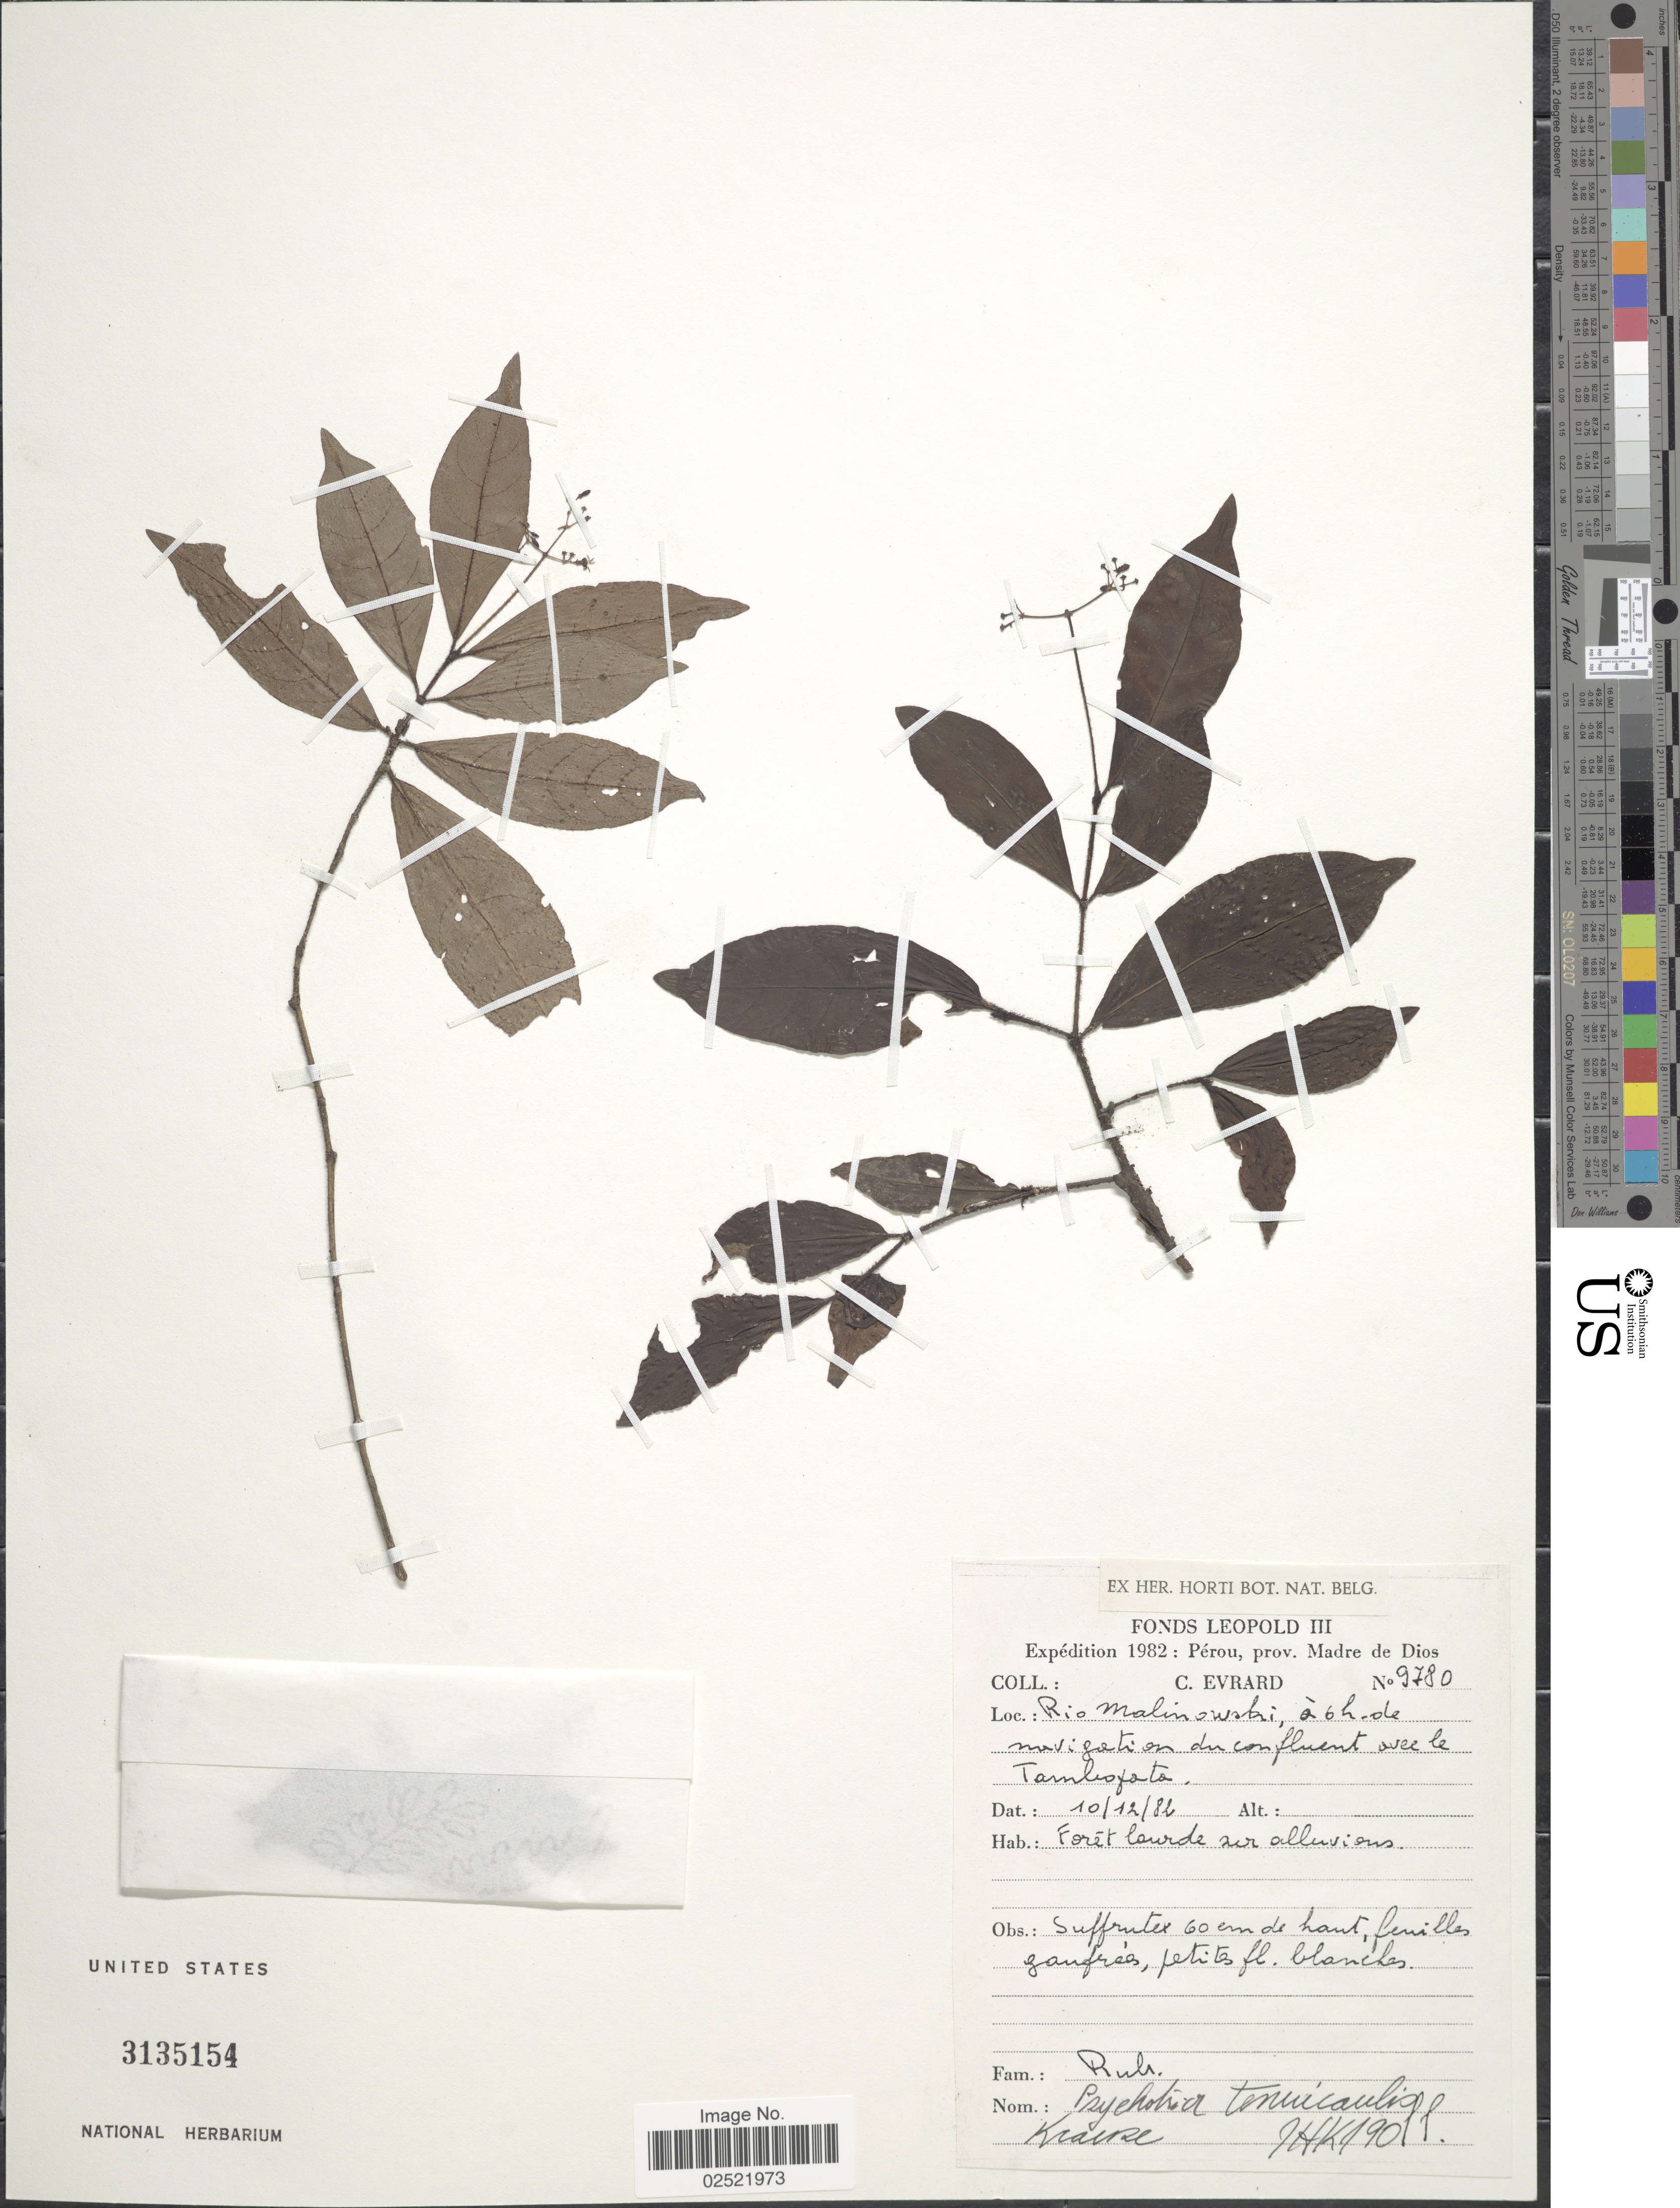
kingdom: Plantae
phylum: Tracheophyta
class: Magnoliopsida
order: Gentianales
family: Rubiaceae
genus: Psychotria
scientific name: Psychotria tenuicaulis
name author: K. Krause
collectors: C. Evrard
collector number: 9780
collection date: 1982-12-10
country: Peru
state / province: Madre de Dios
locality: Rio Malinowski, confluent avec le Tambopata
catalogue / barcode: US 3135154